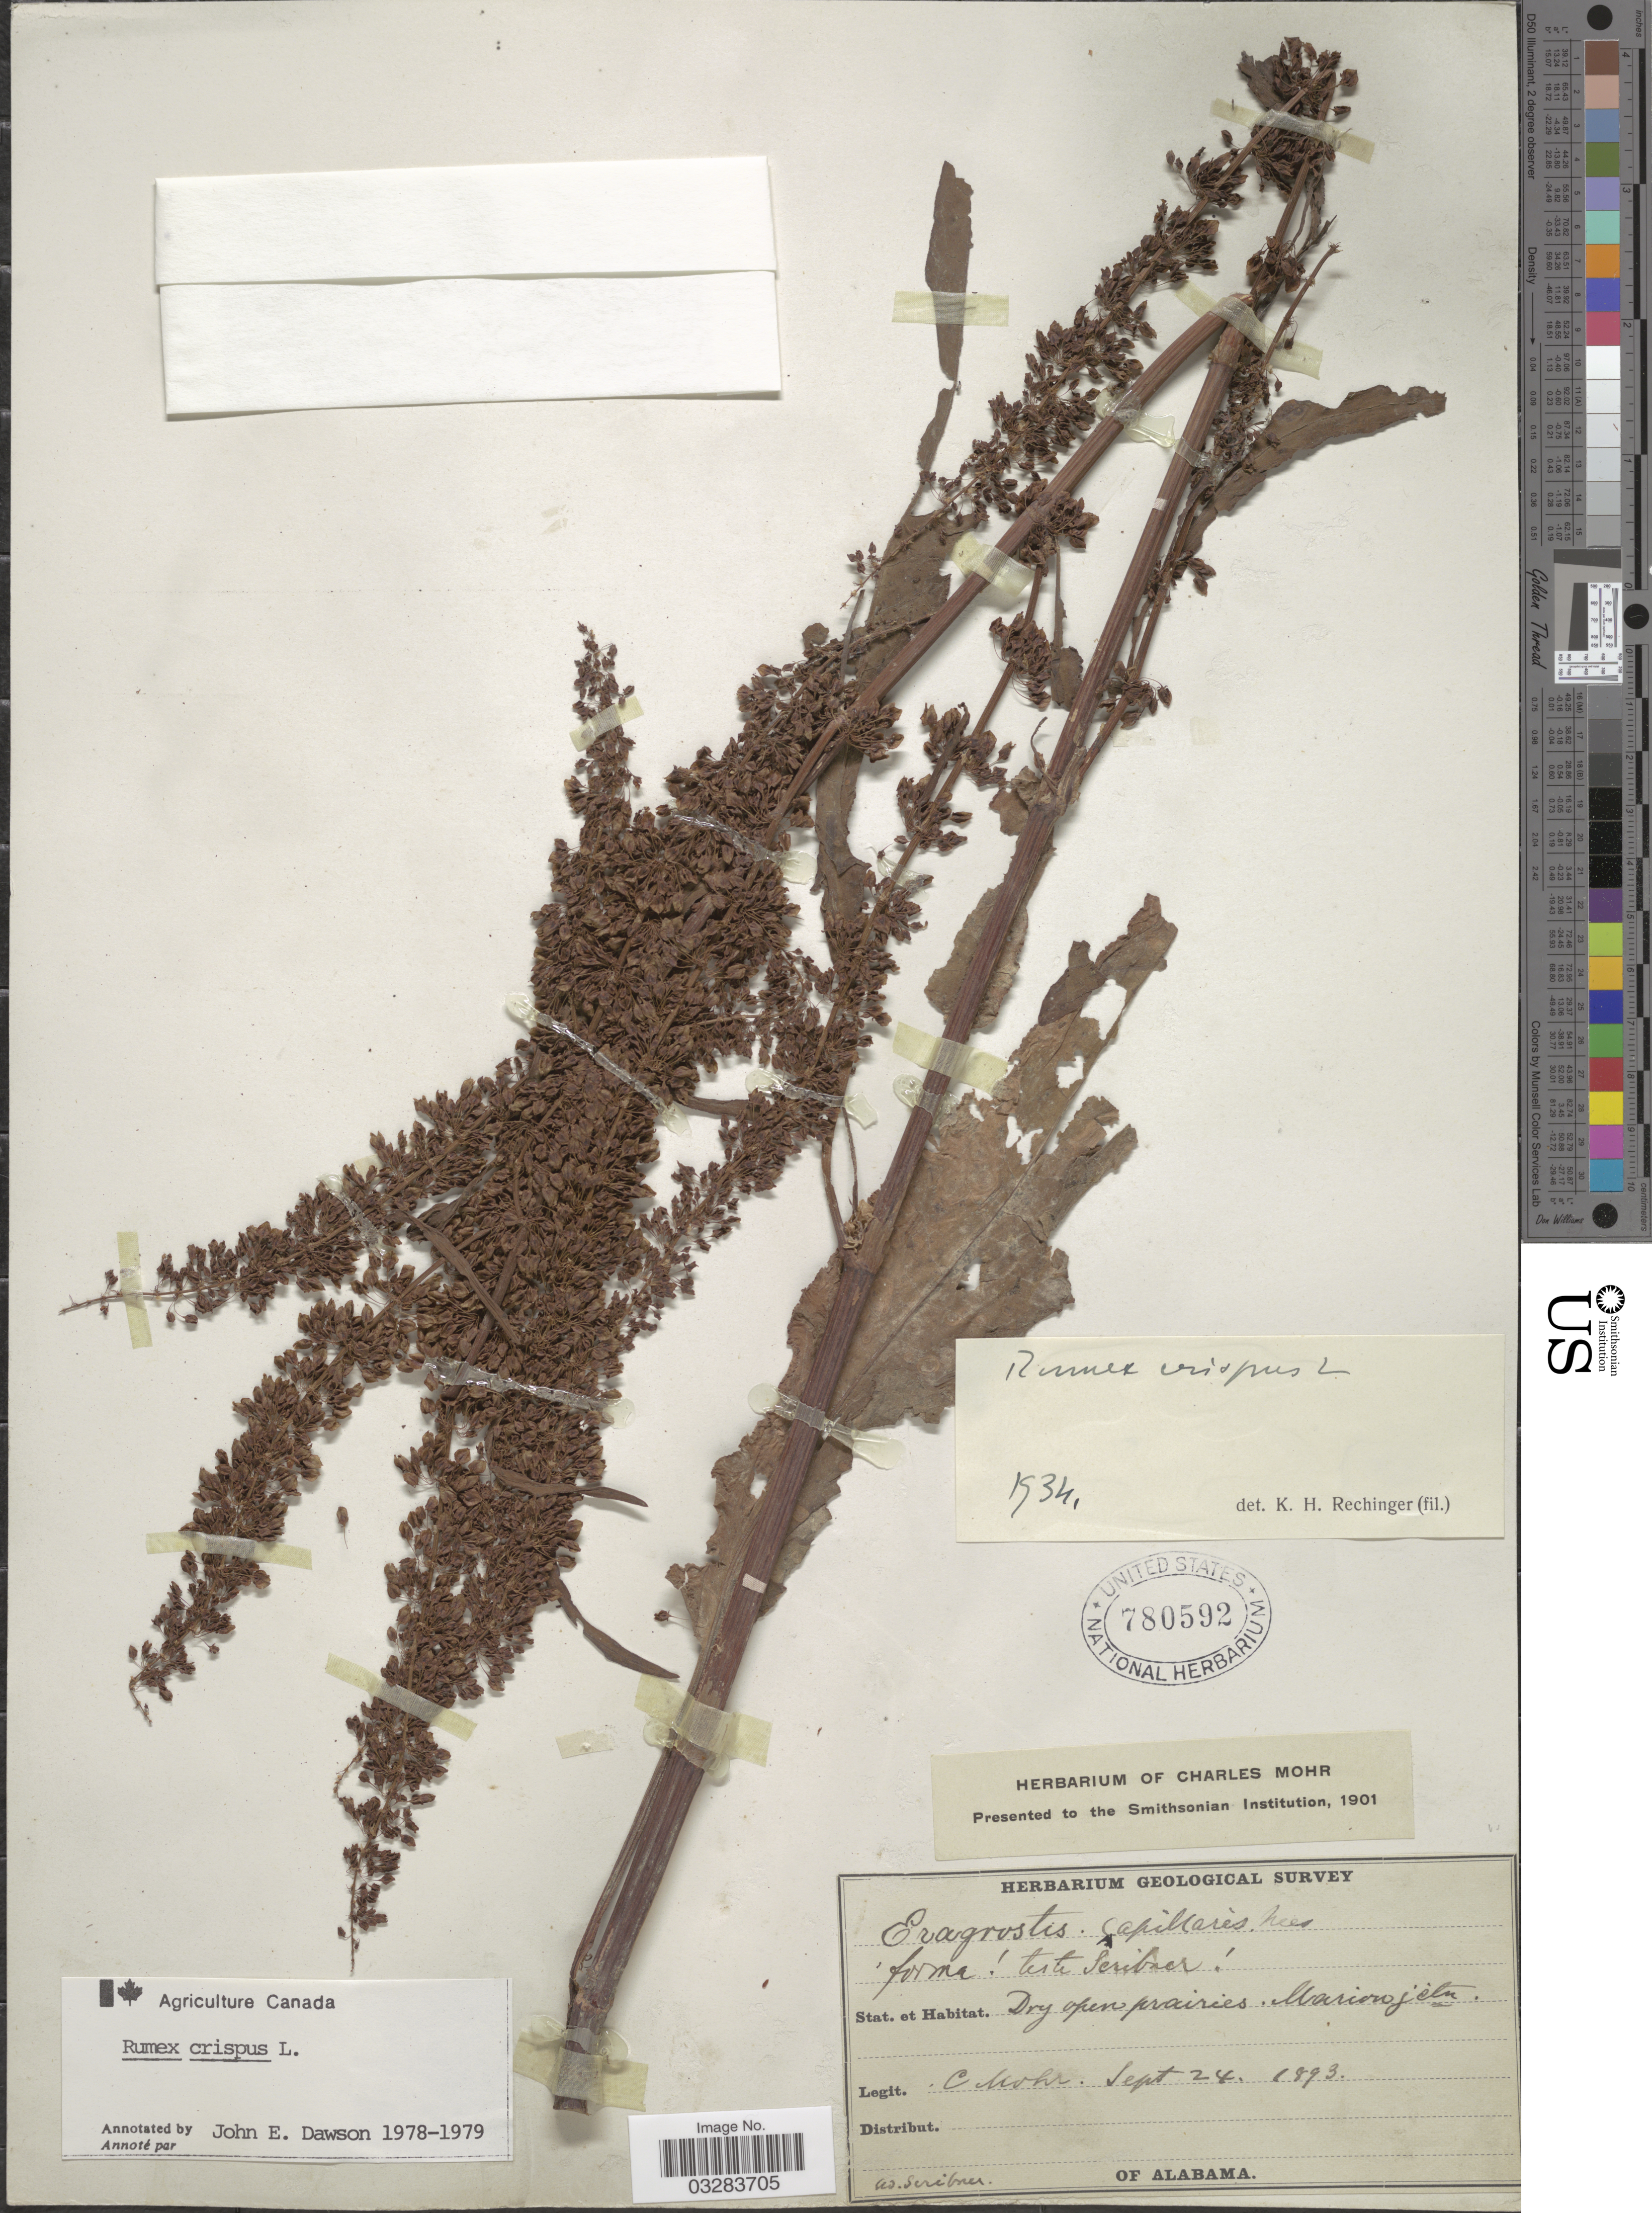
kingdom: Plantae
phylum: Tracheophyta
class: Magnoliopsida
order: Caryophyllales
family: Polygonaceae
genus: Rumex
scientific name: Rumex crispus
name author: L.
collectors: C. T. Mohr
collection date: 1893-09-24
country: United States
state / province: Alabama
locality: Marion Jctn.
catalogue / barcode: US 780592